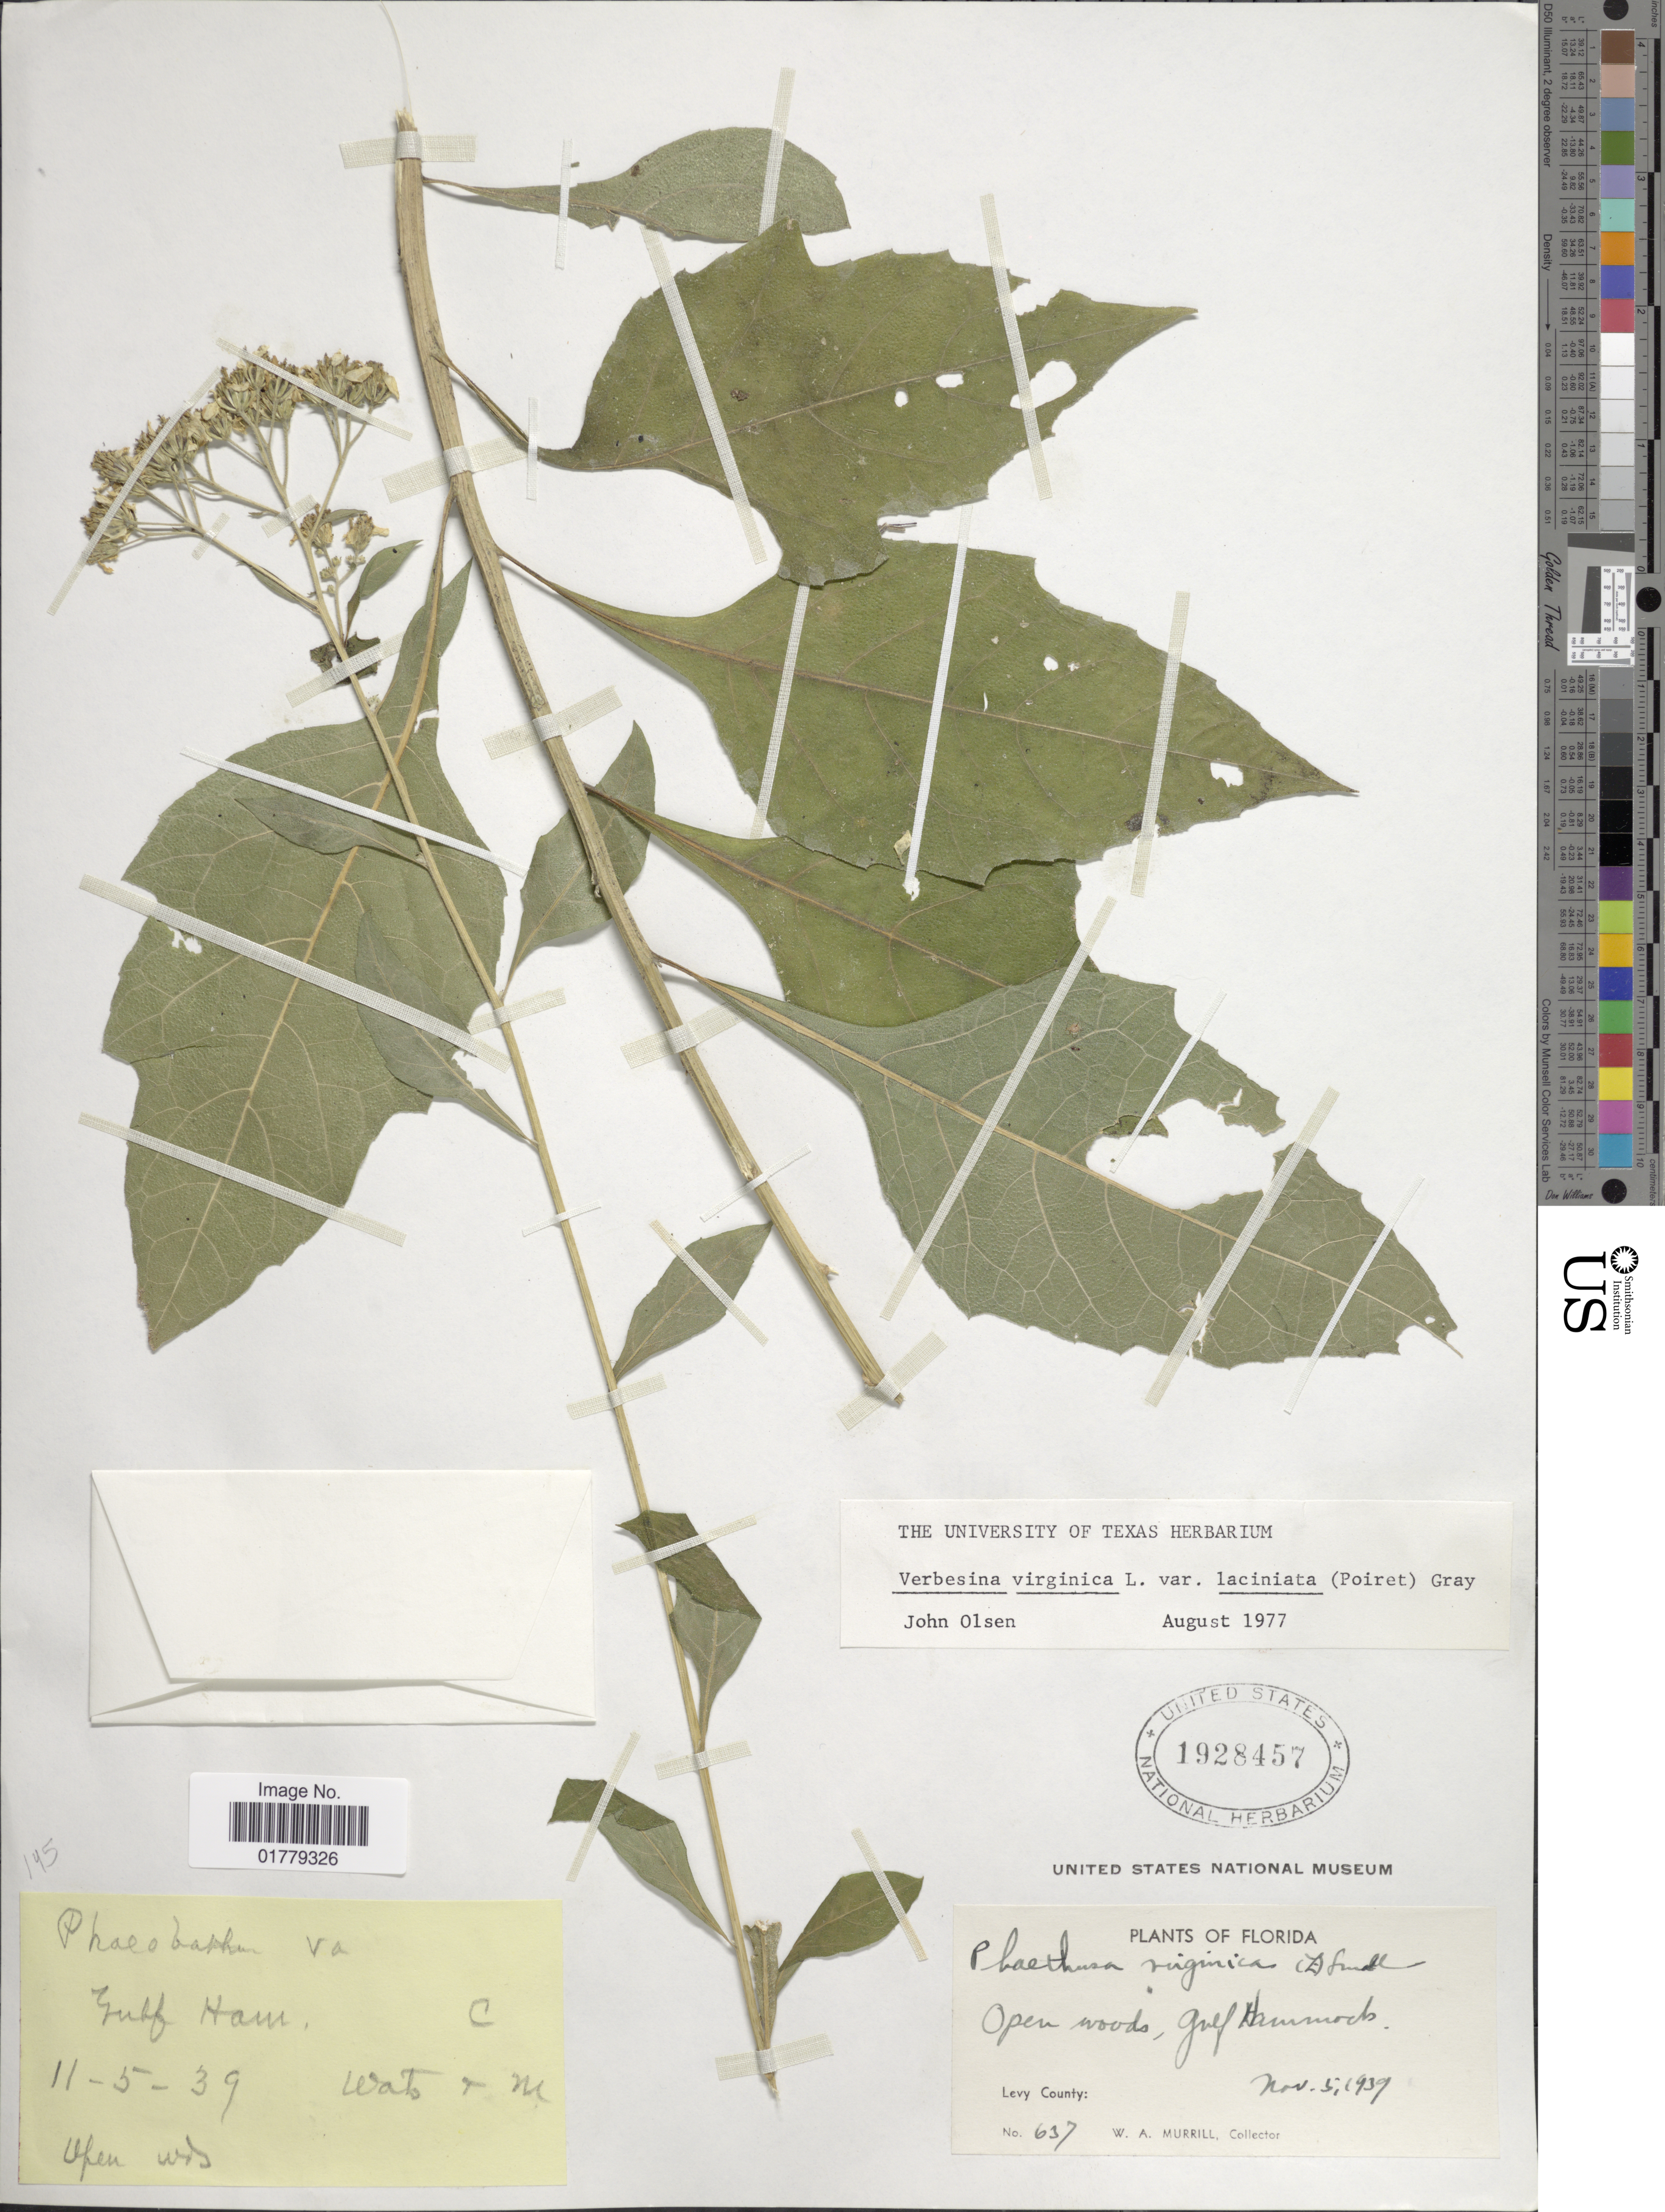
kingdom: Plantae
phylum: Tracheophyta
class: Magnoliopsida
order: Asterales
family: Asteraceae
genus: Verbesina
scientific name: Verbesina virginica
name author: L.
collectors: W. A. Murrill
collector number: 637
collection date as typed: Transcribed d/m/y: 5/11/39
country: United States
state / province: Florida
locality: Open woods, Gulf Hammock. Levy County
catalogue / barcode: US 1928457